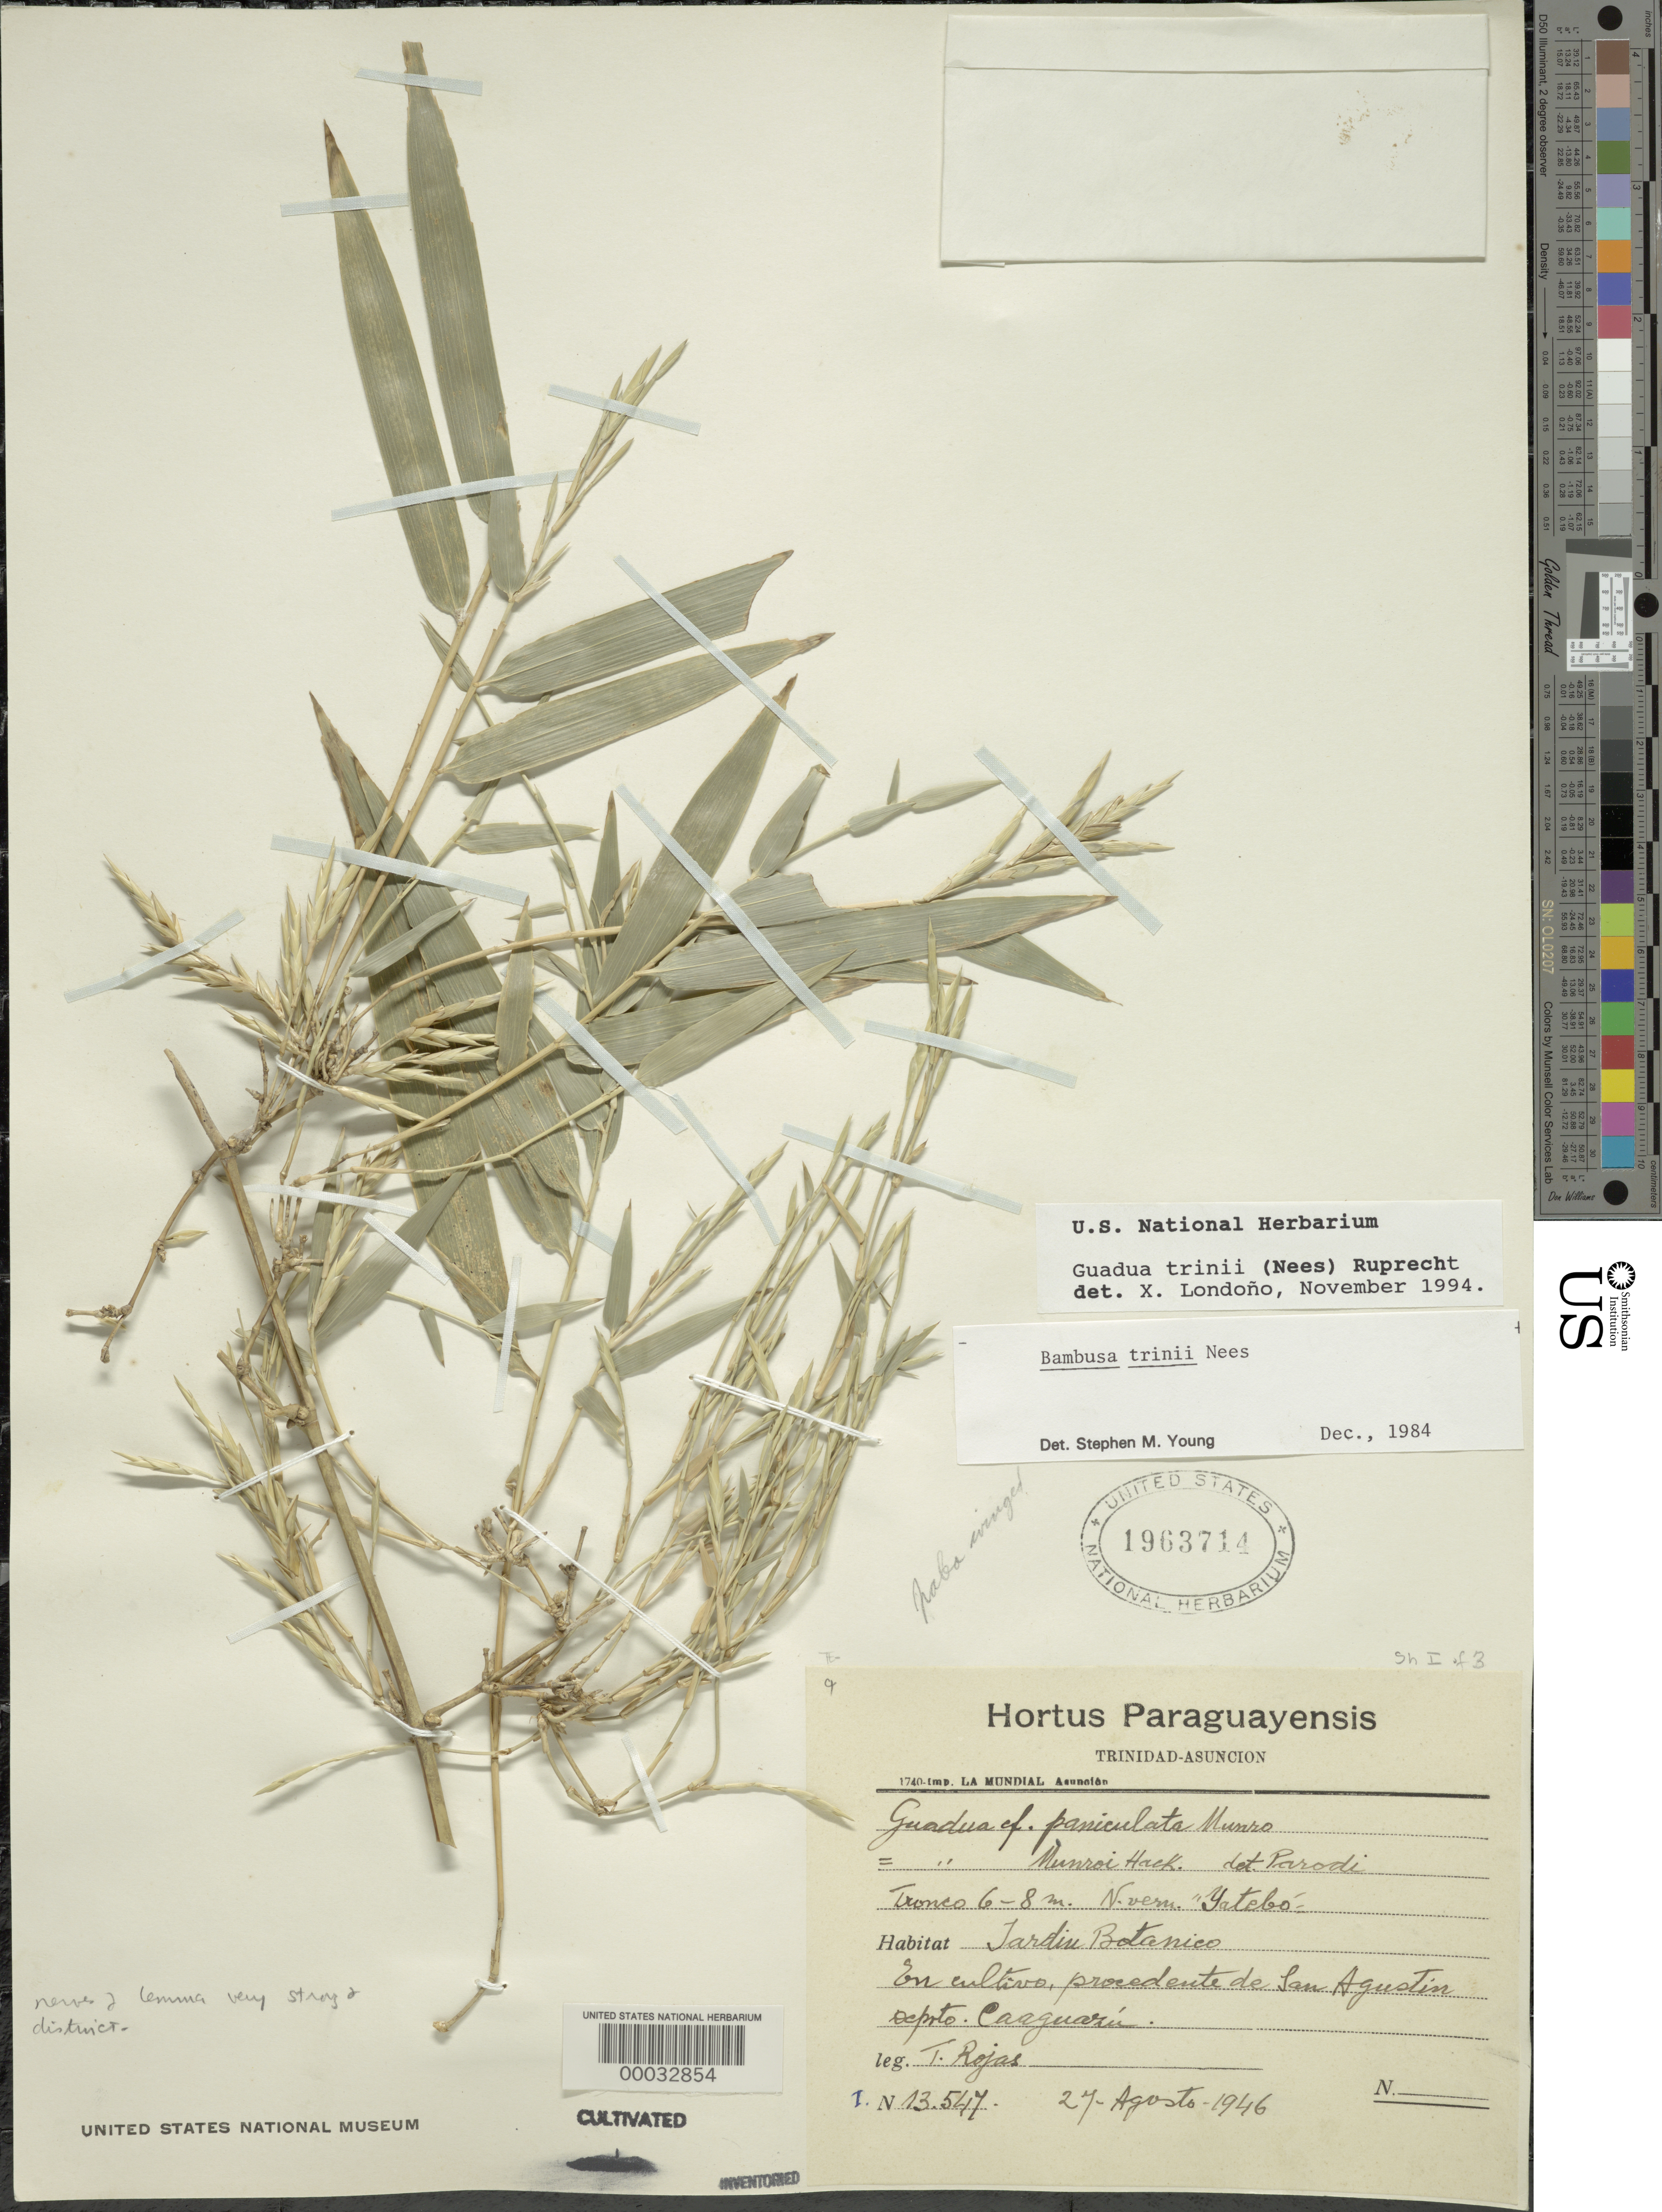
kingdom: Plantae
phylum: Tracheophyta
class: Liliopsida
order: Poales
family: Poaceae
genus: Guadua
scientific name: Guadua trinii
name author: (Nees) Nees ex Rupr.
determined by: Londoño, X., (TULV), Jardin Botanico "Juan Maria Cespedes"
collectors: T. Rojas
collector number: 13547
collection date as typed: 27 Aug 1946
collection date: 1946-08-27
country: Paraguay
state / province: Caaguazú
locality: Jardin botanico, san agustin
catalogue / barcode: US 1963714